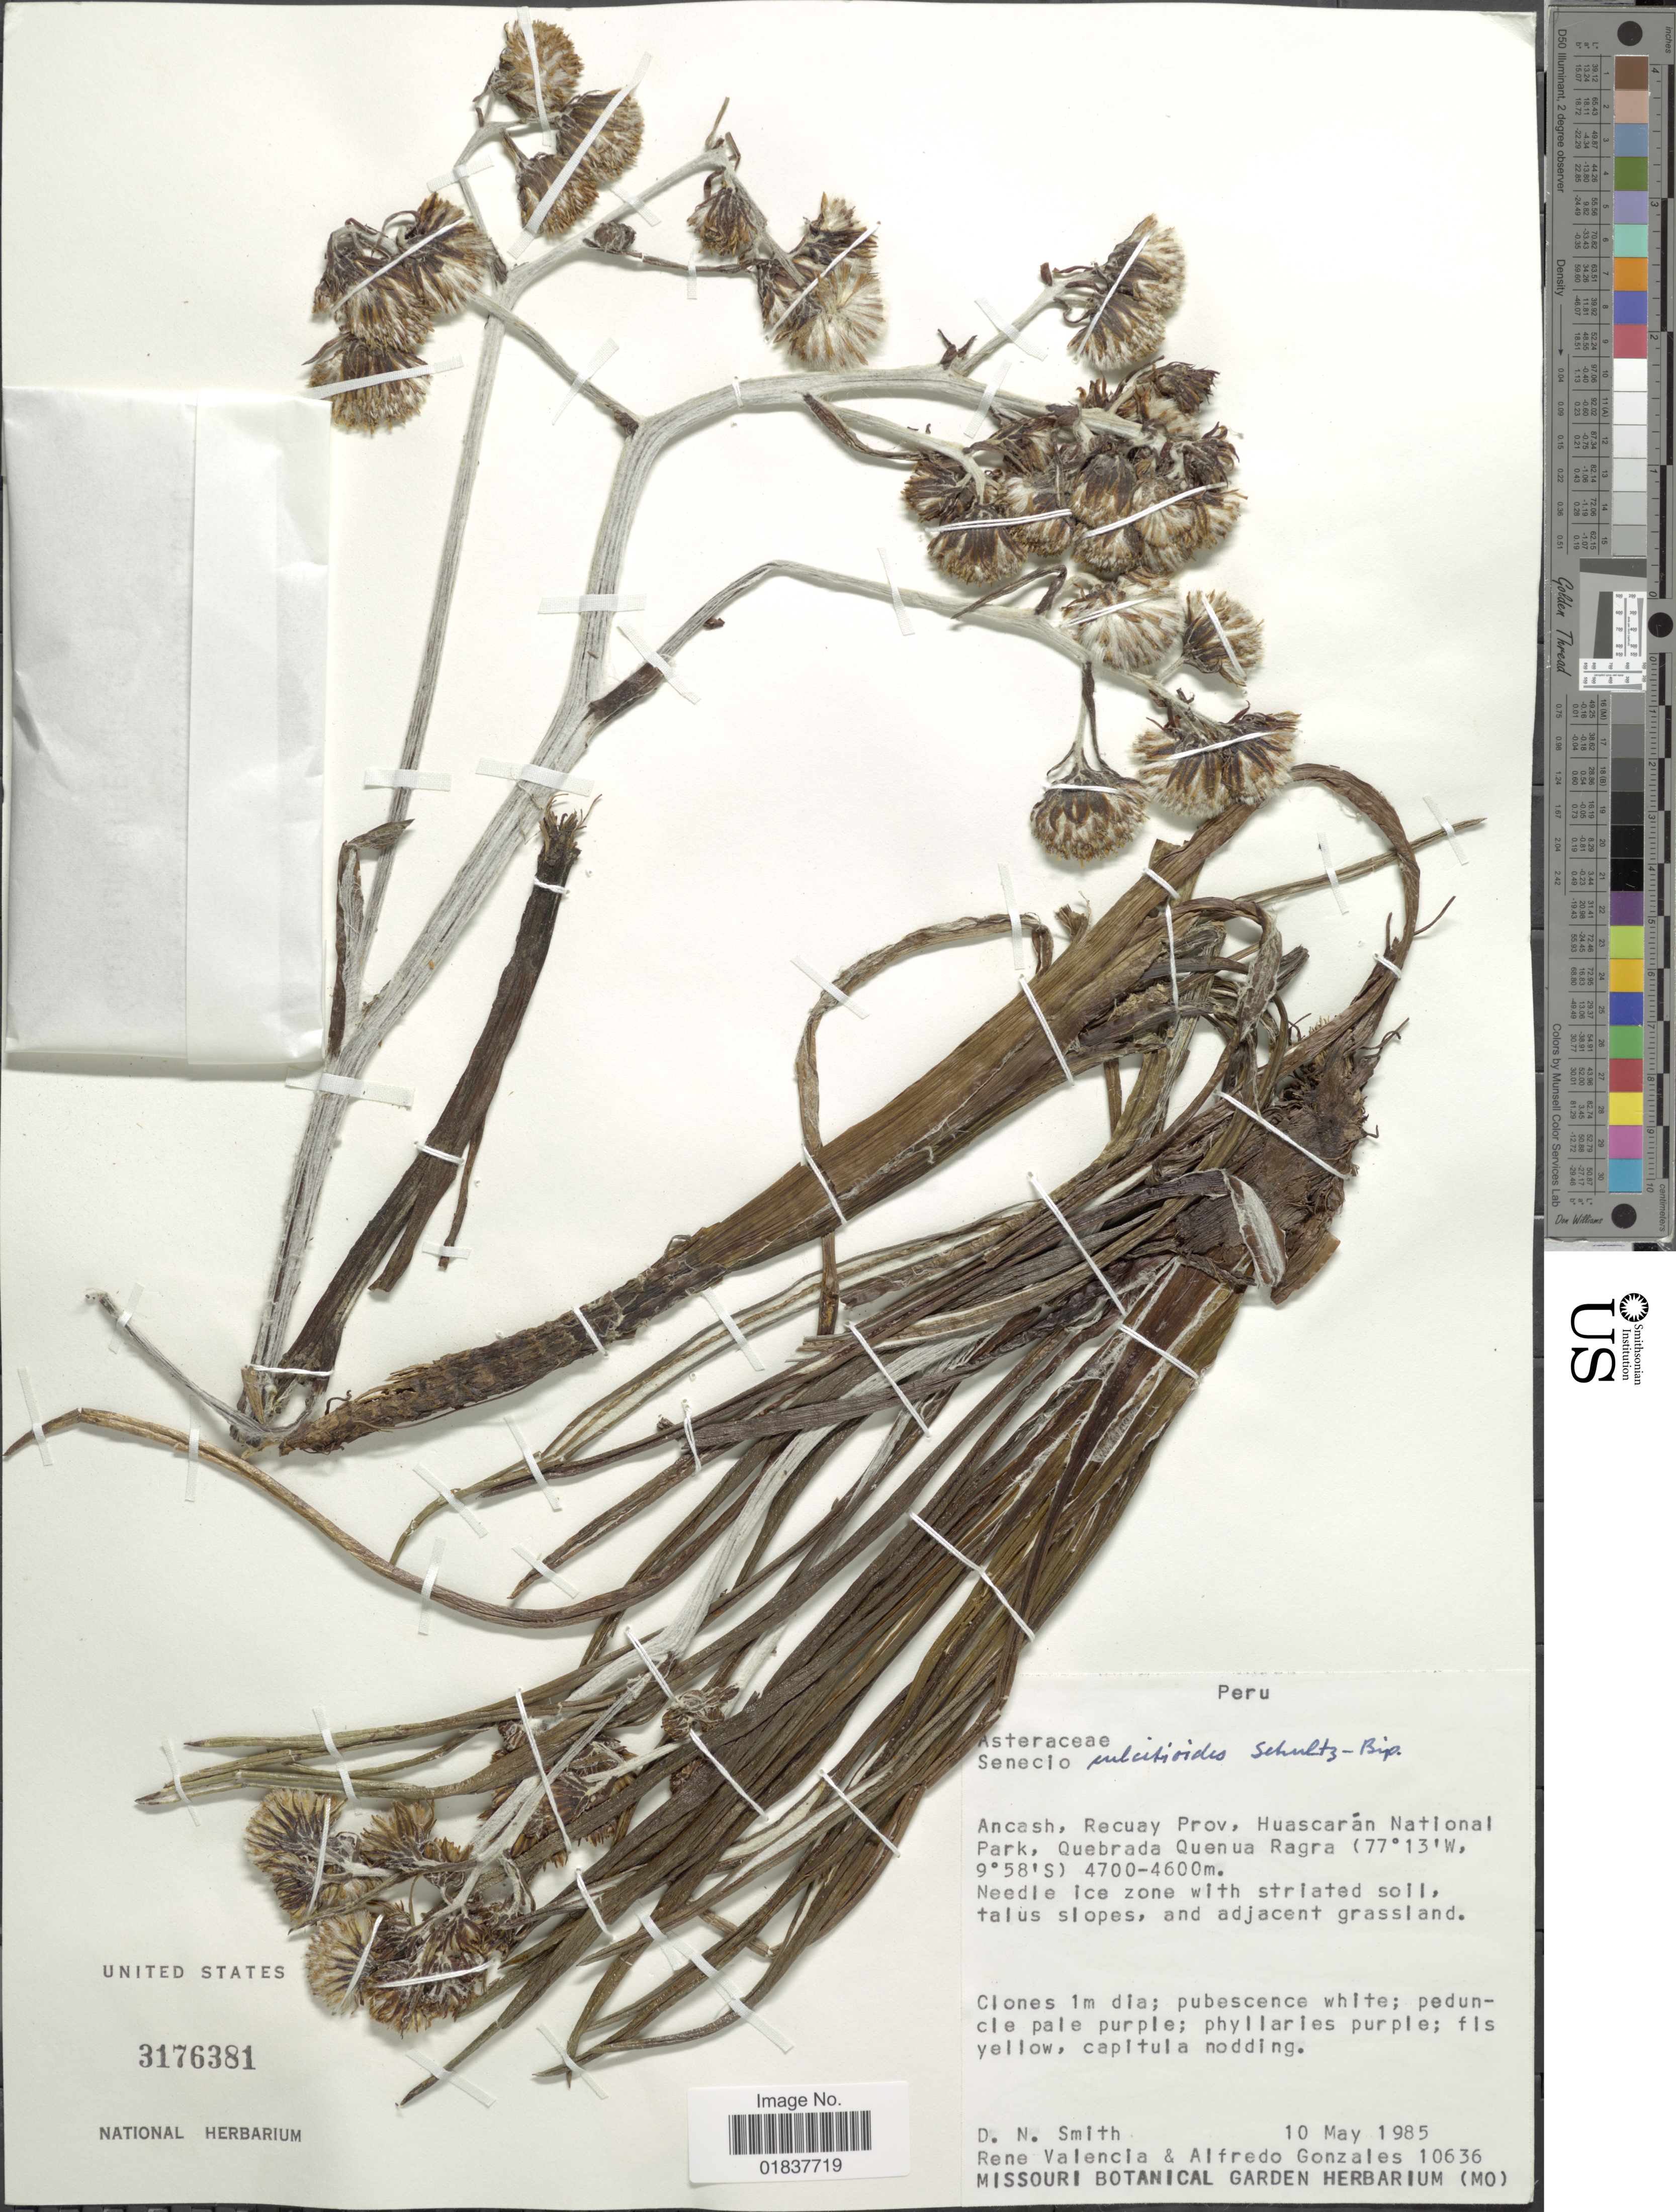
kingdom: Plantae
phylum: Tracheophyta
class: Magnoliopsida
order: Asterales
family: Asteraceae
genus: Senecio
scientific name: Senecio comosus var. culcitioides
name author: (Sch. Bip. ex Wedd.) Cabrera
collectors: D. Smith, R. Valencia & A. Gonzáles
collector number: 10636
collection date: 1985-05-10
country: Peru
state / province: Ancash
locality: Recuay Prov., Huascaran National Park, Quebrada Quenua Ragra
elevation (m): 4600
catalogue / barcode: US 3176381